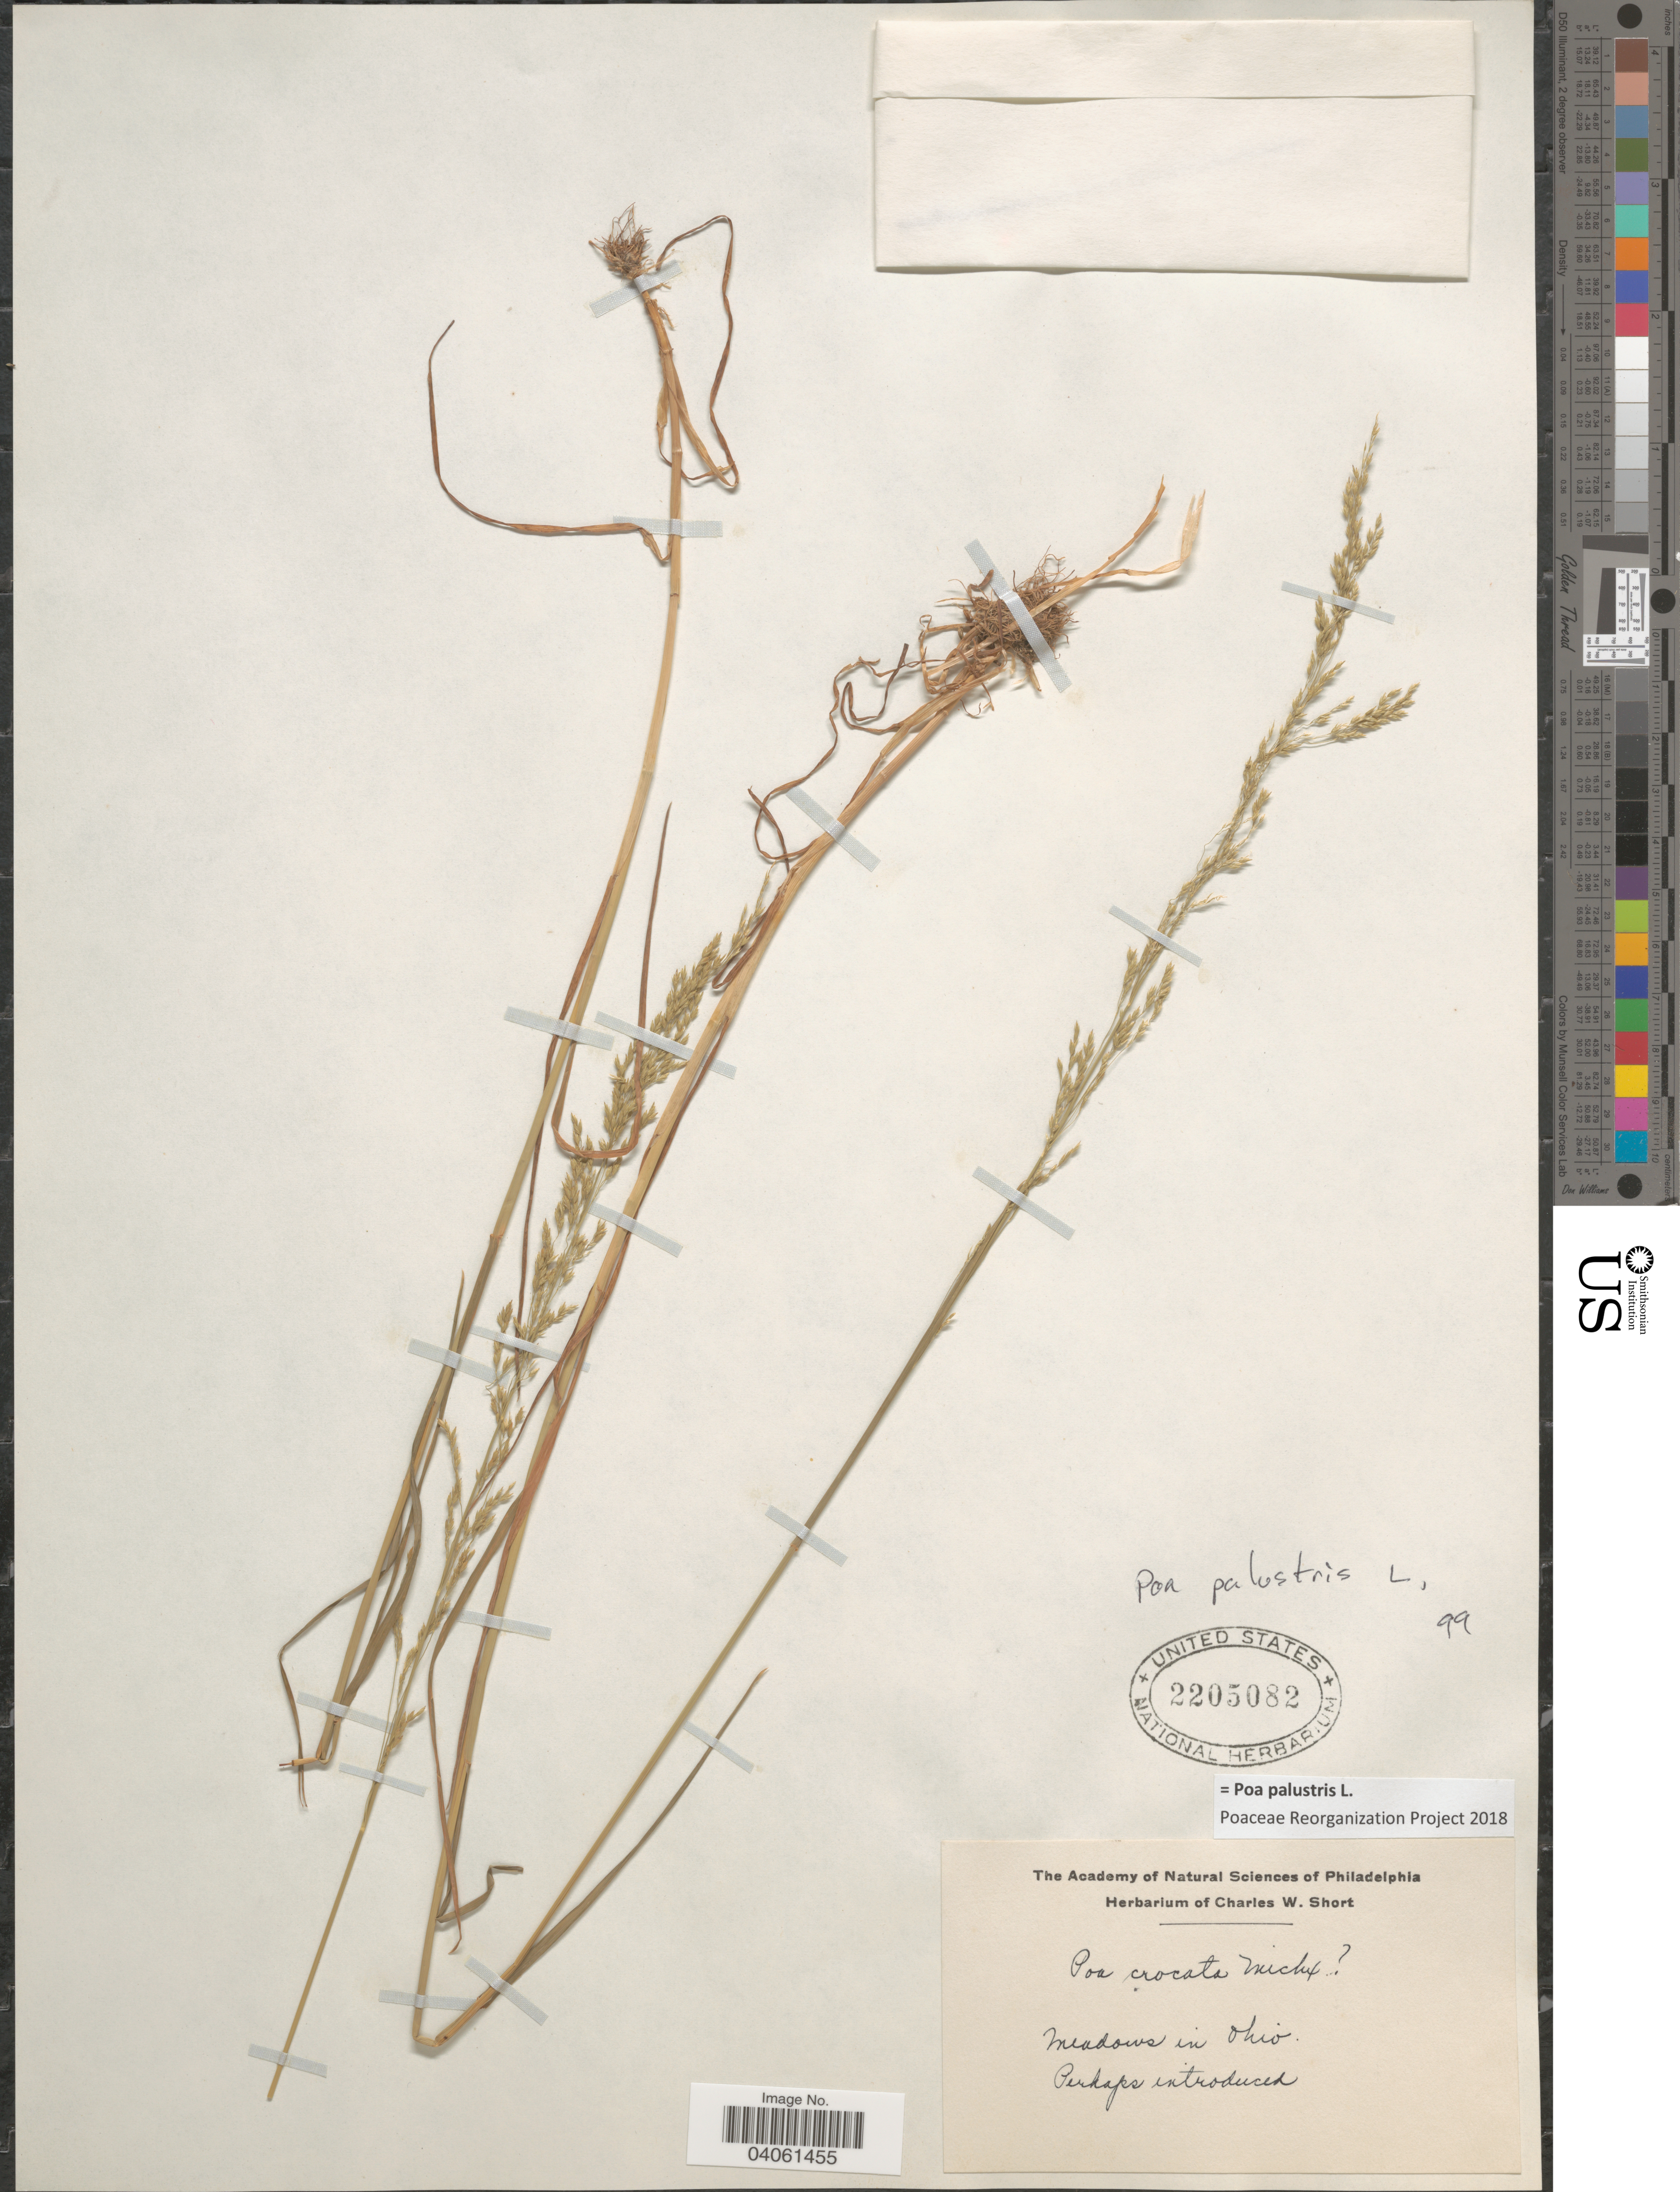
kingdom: Plantae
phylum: Tracheophyta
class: Liliopsida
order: Poales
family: Poaceae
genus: Poa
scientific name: Poa palustris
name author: L.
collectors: ex herb. C. W. Short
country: United States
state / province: Ohio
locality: Meadows in Ohio.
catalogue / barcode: US 2205082